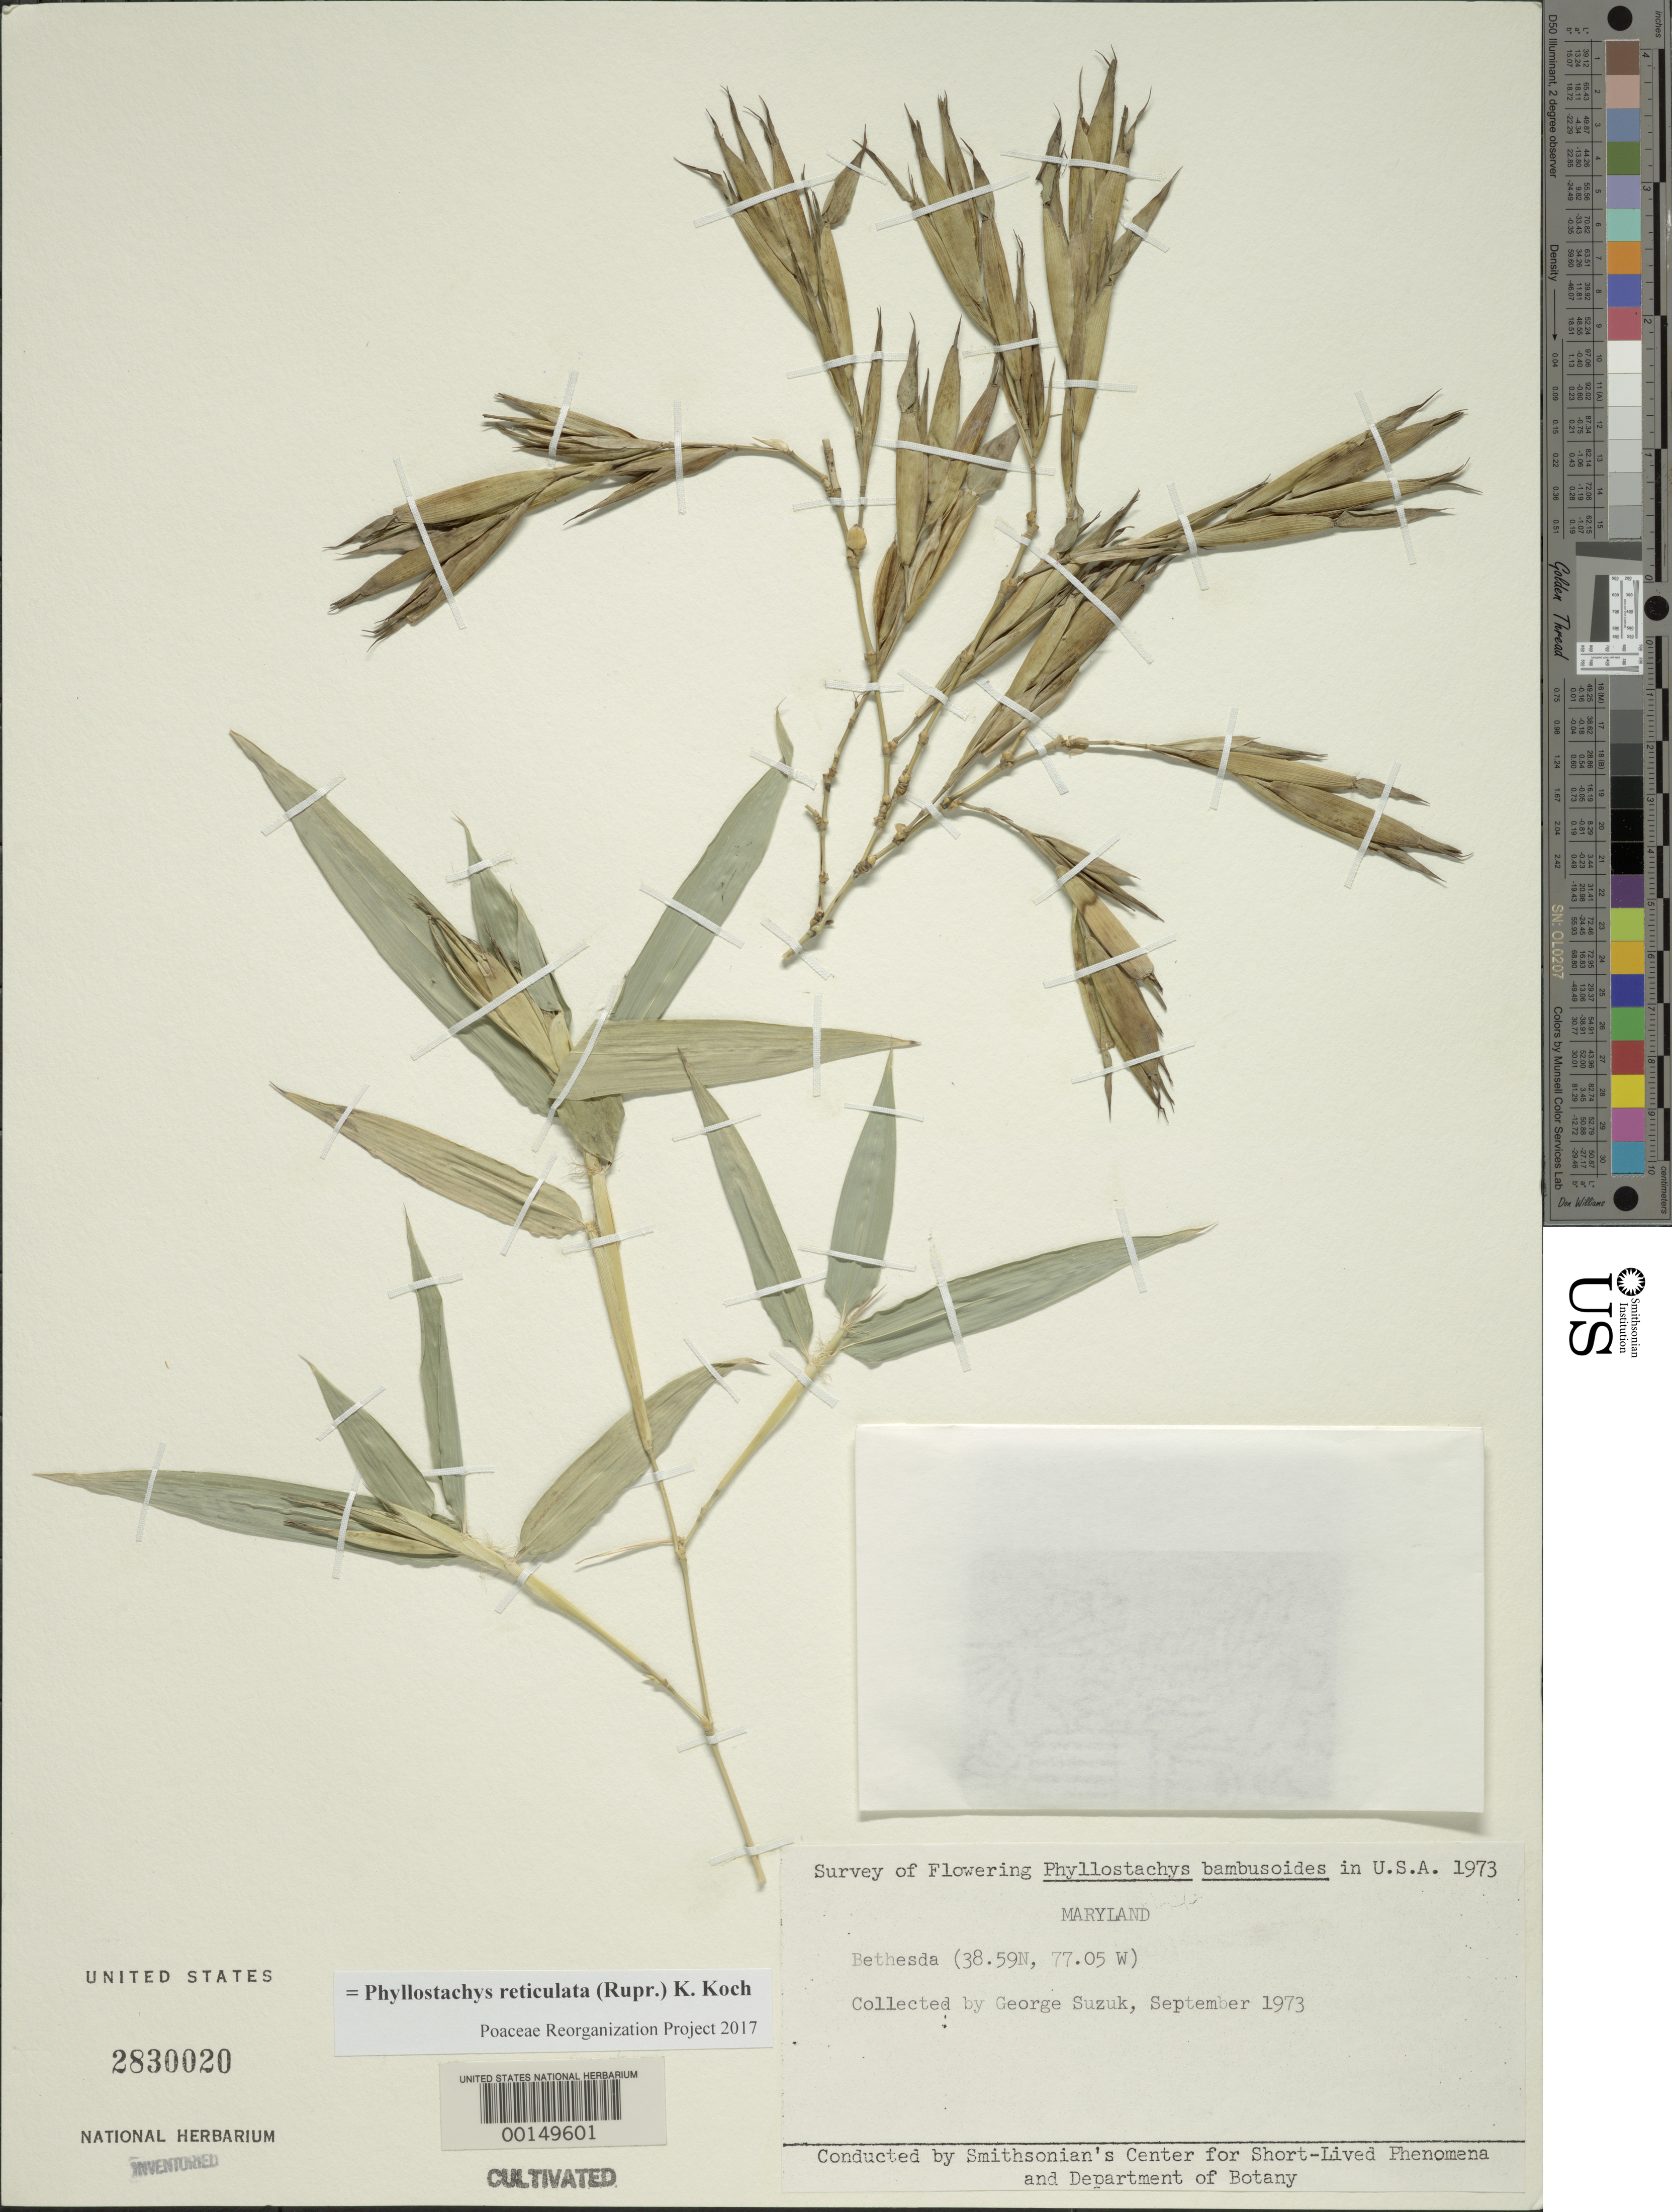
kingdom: Plantae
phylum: Tracheophyta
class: Liliopsida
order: Poales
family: Poaceae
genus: Phyllostachys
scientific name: Phyllostachys reticulata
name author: (Rupr.) K. Koch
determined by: Poaceae Reorganization Project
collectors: G. Suzuk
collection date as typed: Sep 1973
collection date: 1973-09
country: United States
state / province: Maryland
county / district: Montgomery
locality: Bethesda, lat. 38.59n: long. 77.05w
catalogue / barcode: US 2830020